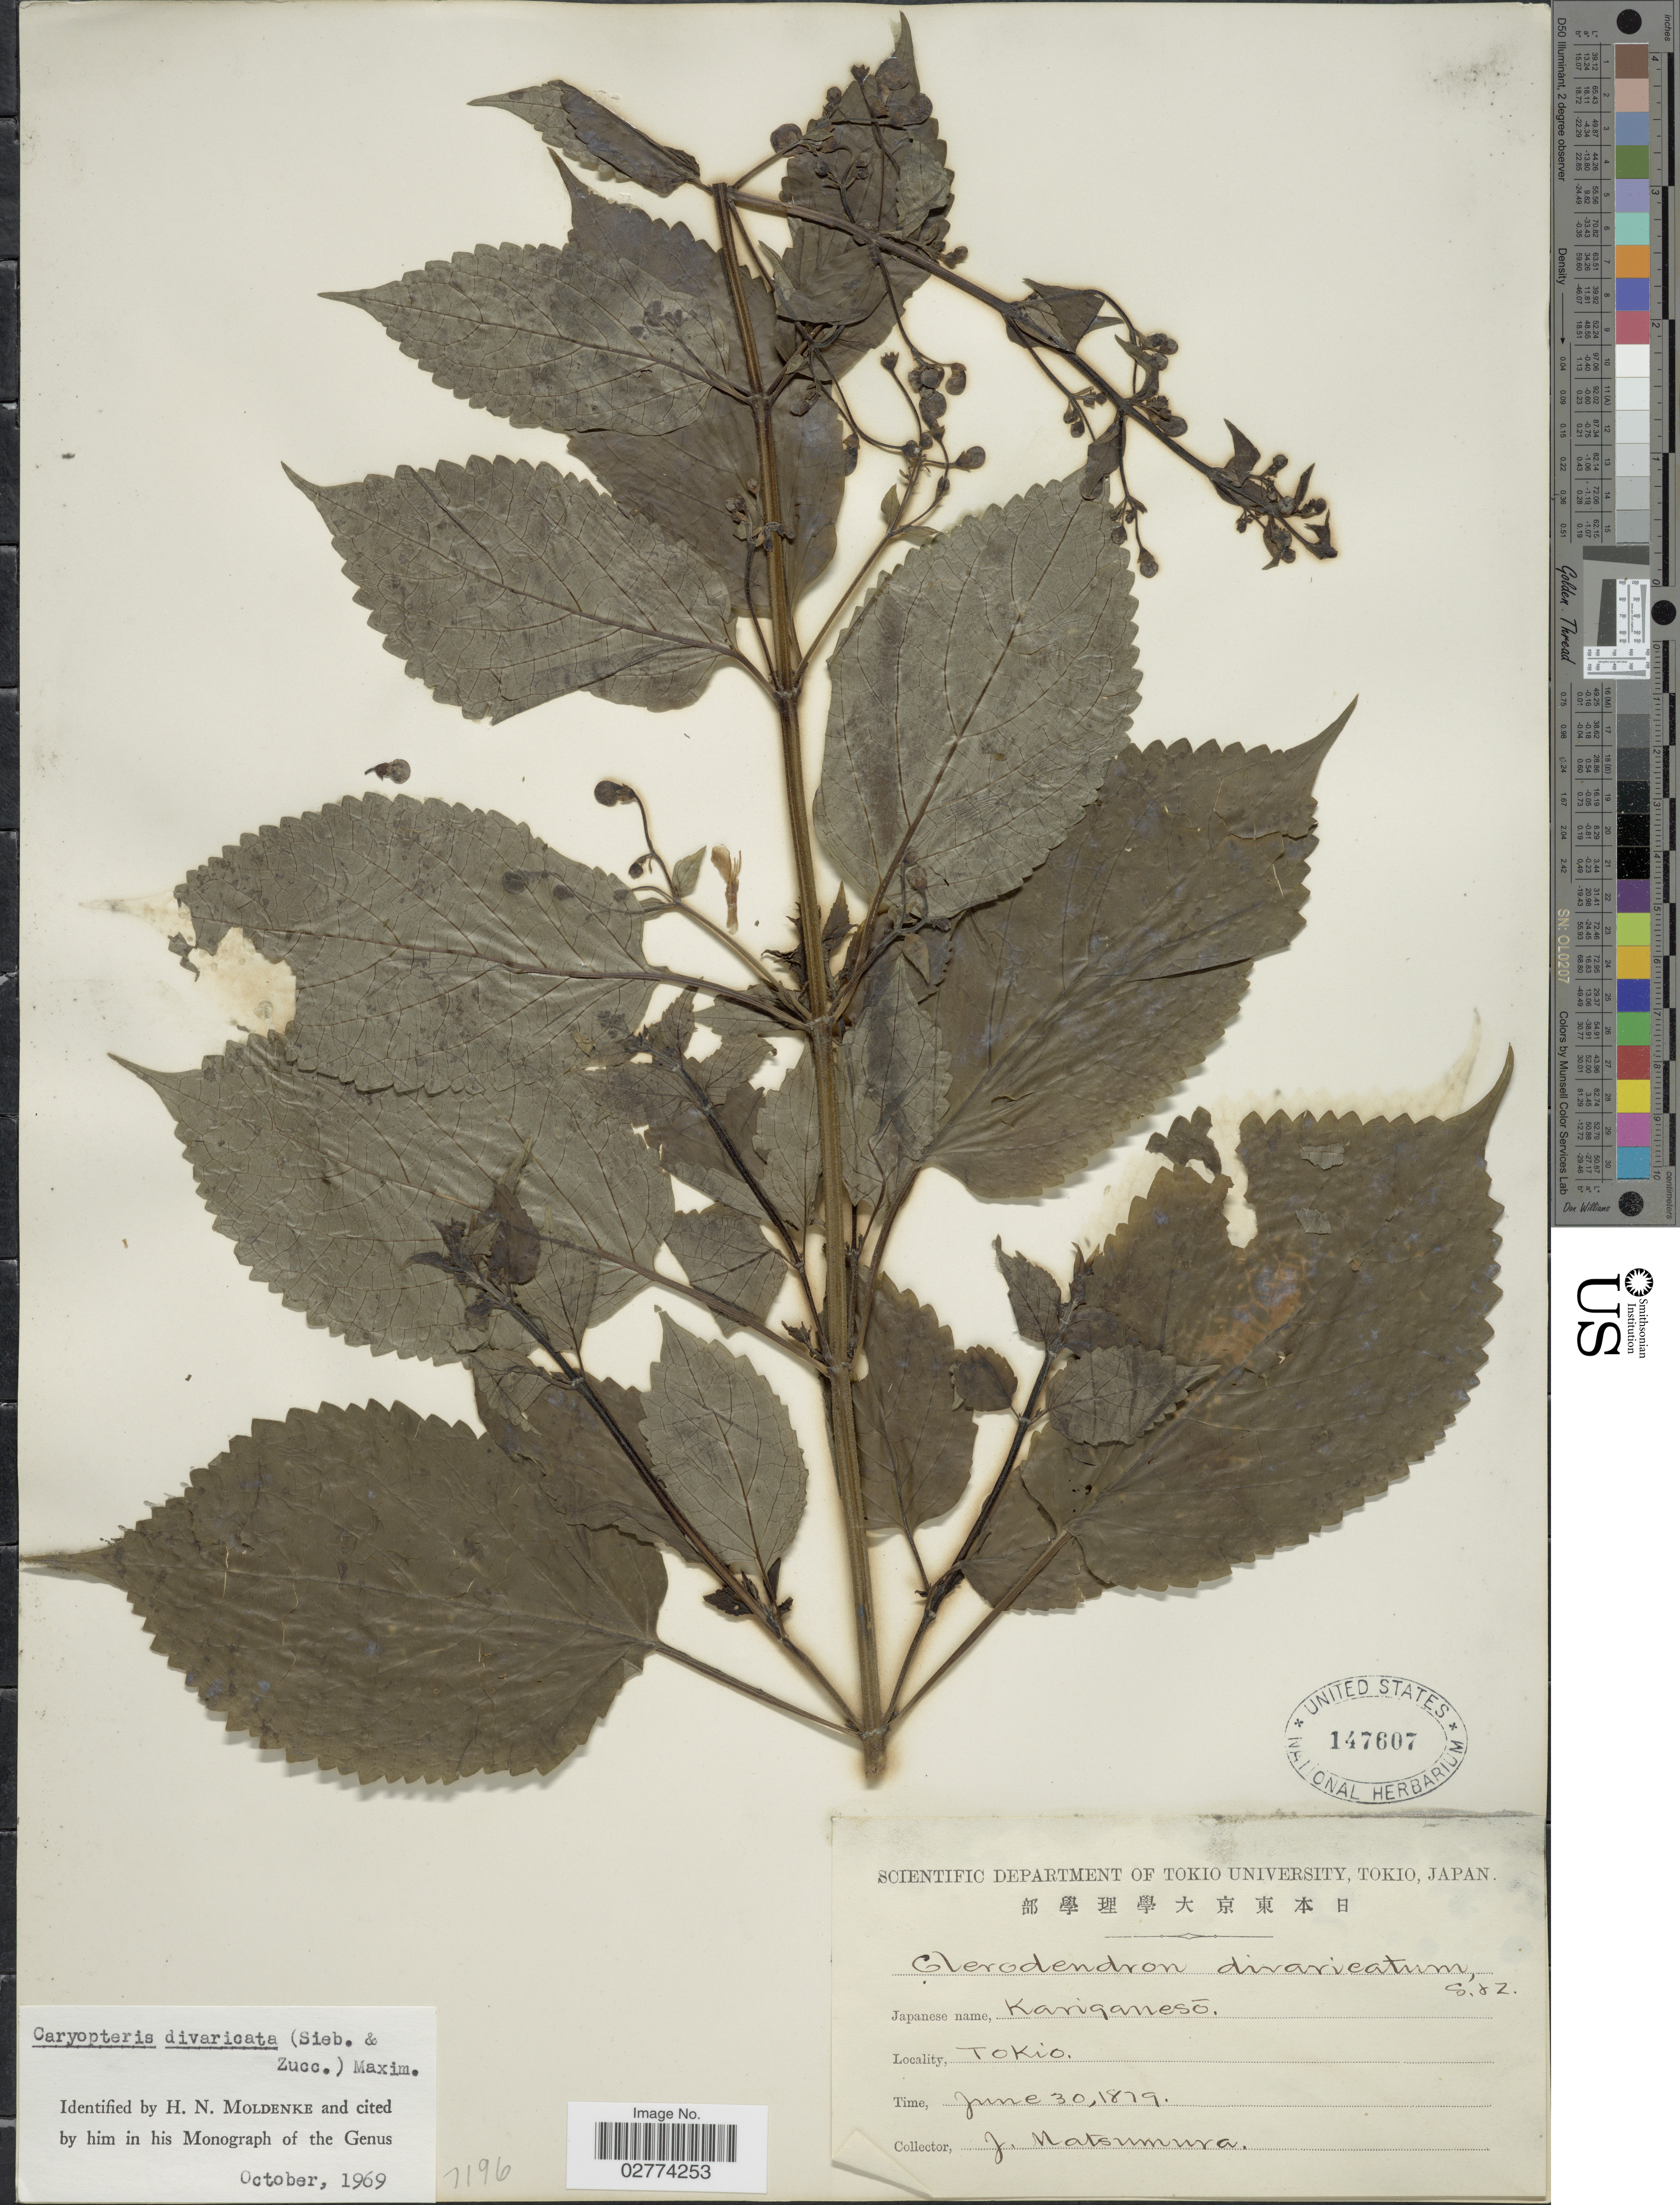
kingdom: Plantae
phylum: Tracheophyta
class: Magnoliopsida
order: Lamiales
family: Lamiaceae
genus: Caryopteris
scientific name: Caryopteris divaricata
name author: Maxim.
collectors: J. Matsumura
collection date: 1879-06-30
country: Japan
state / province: Tokyo, Federal City of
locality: Tokio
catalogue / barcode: US 147607